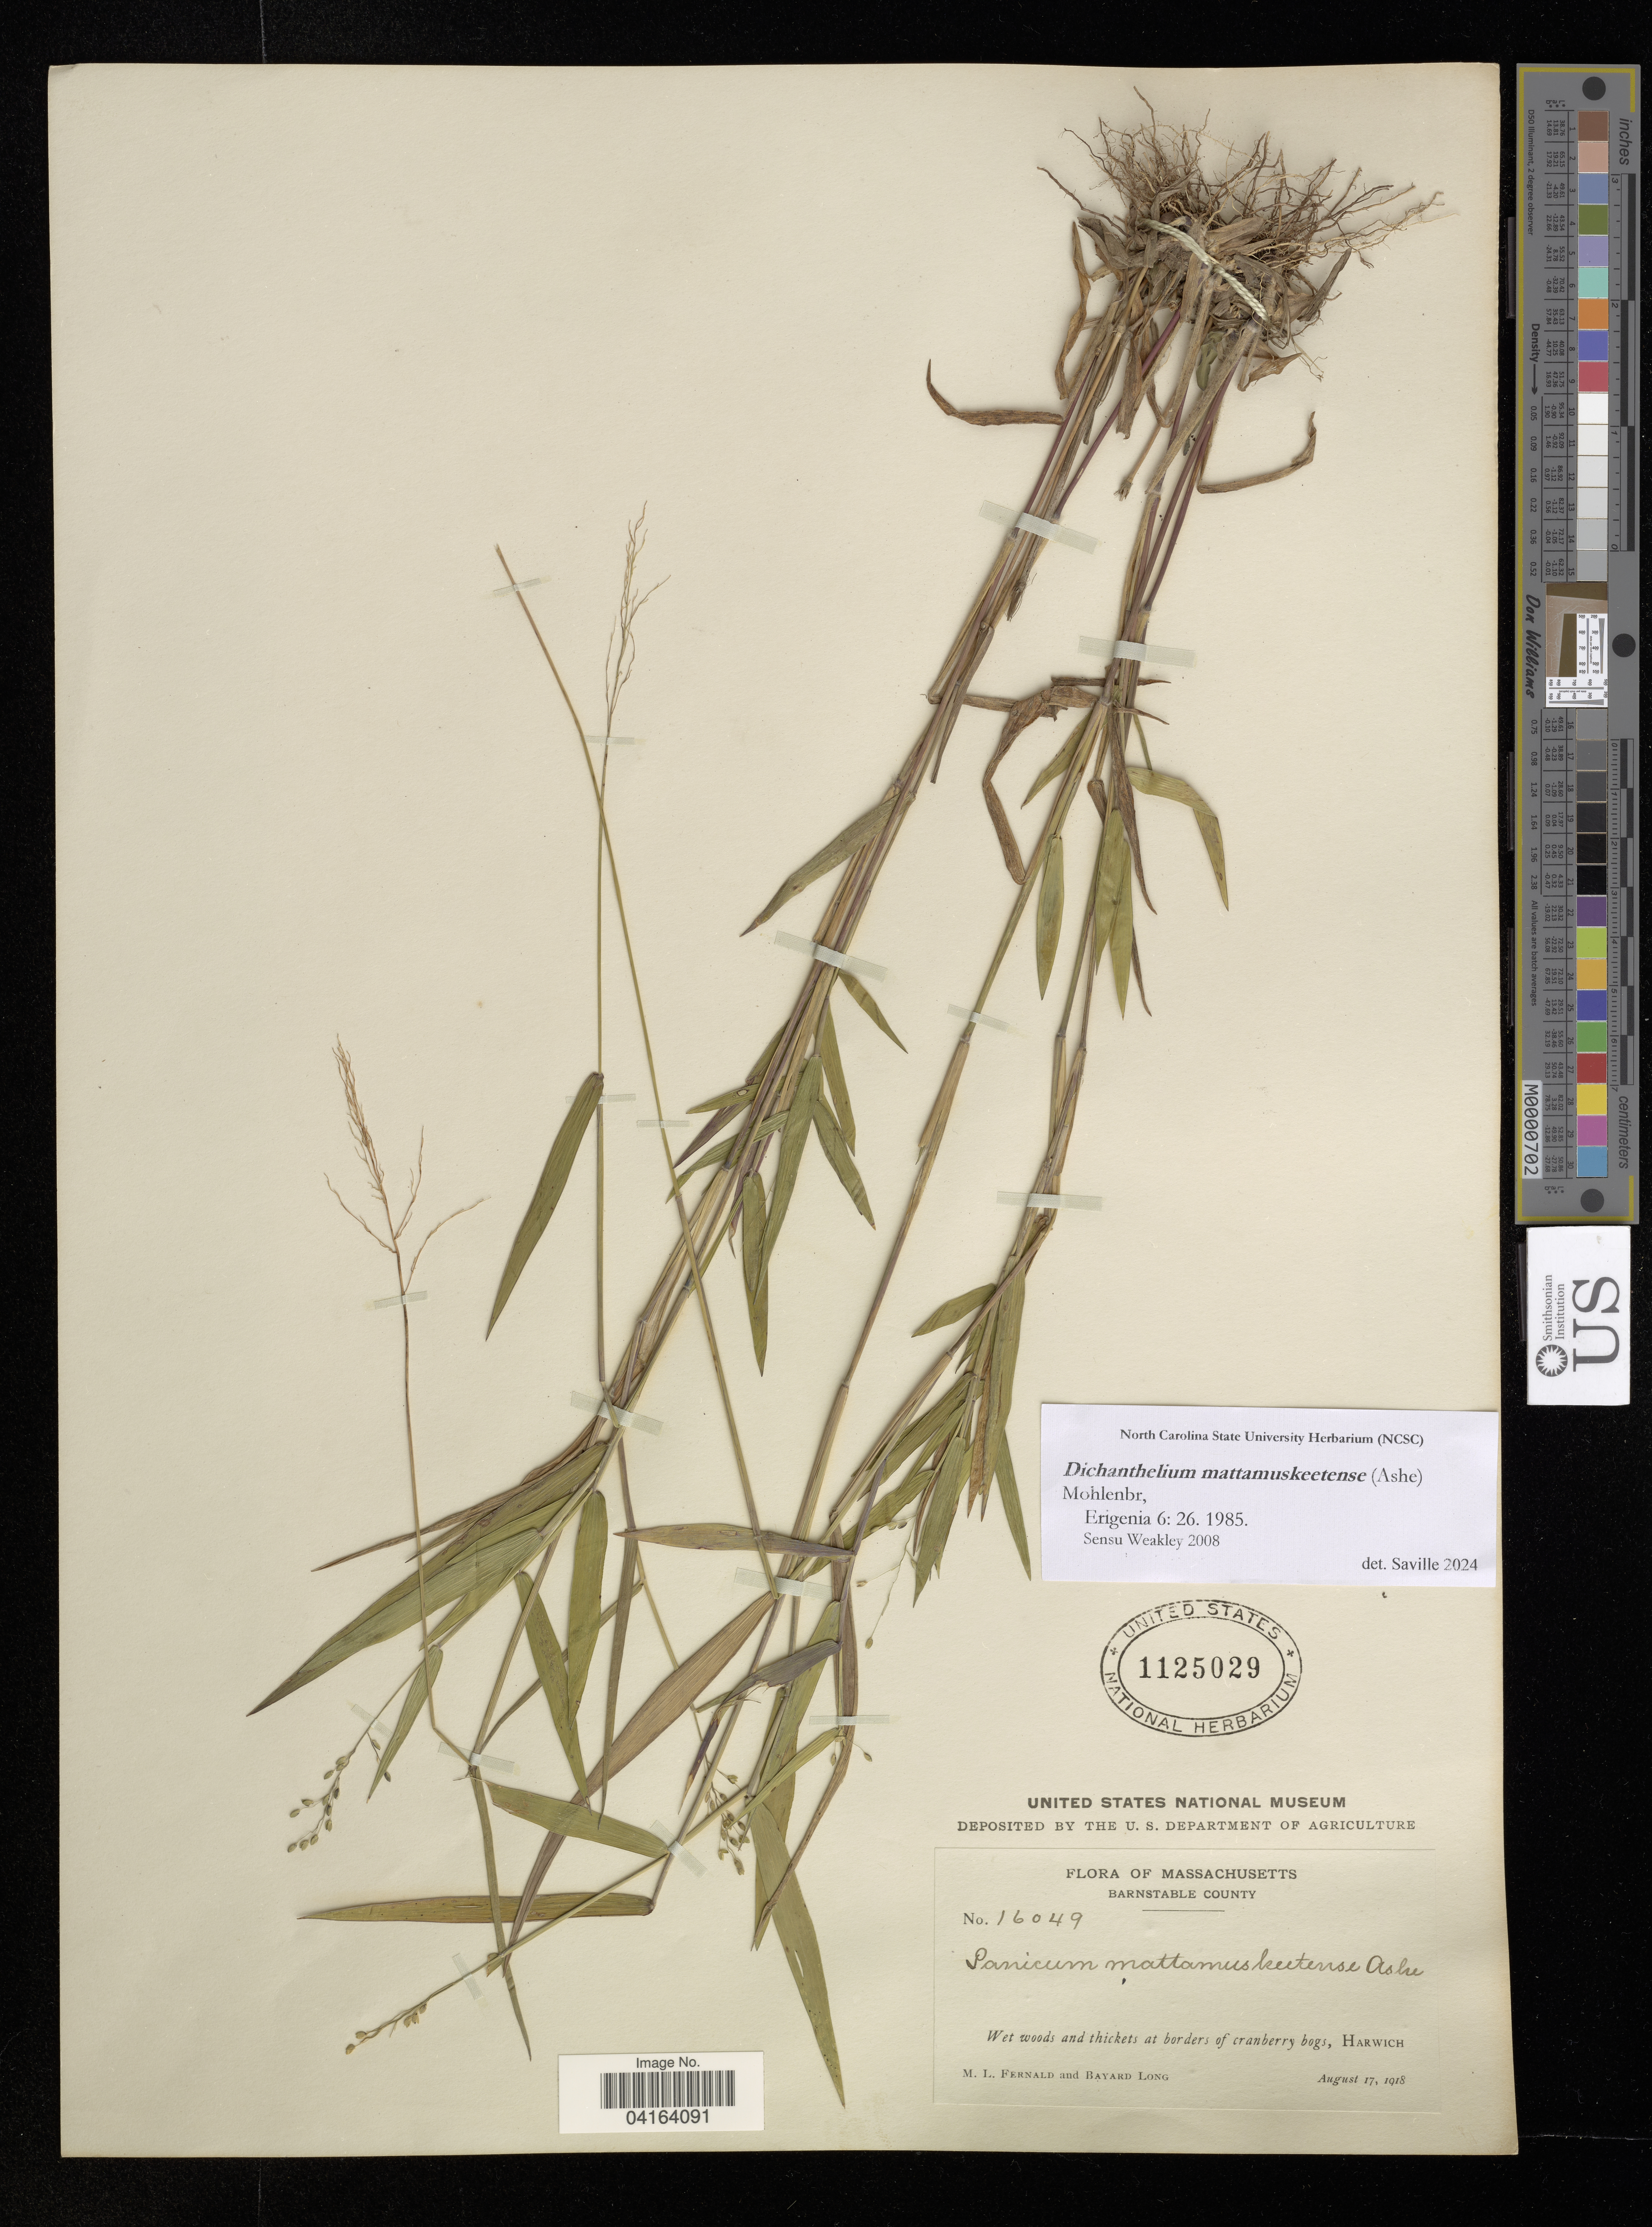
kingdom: Plantae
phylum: Tracheophyta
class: Liliopsida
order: Poales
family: Poaceae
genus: Dichanthelium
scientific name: Dichanthelium mattamuskeetense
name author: (Ashe) Mohlenbr.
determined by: Saville, A. C., (NCSC), North Carolina State University (UNITED STATES)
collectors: M. L. Fernald & B. Long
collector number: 16049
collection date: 1918-08-17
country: United States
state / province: Massachusetts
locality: Barnstable County. Harwich.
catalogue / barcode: US 1125029